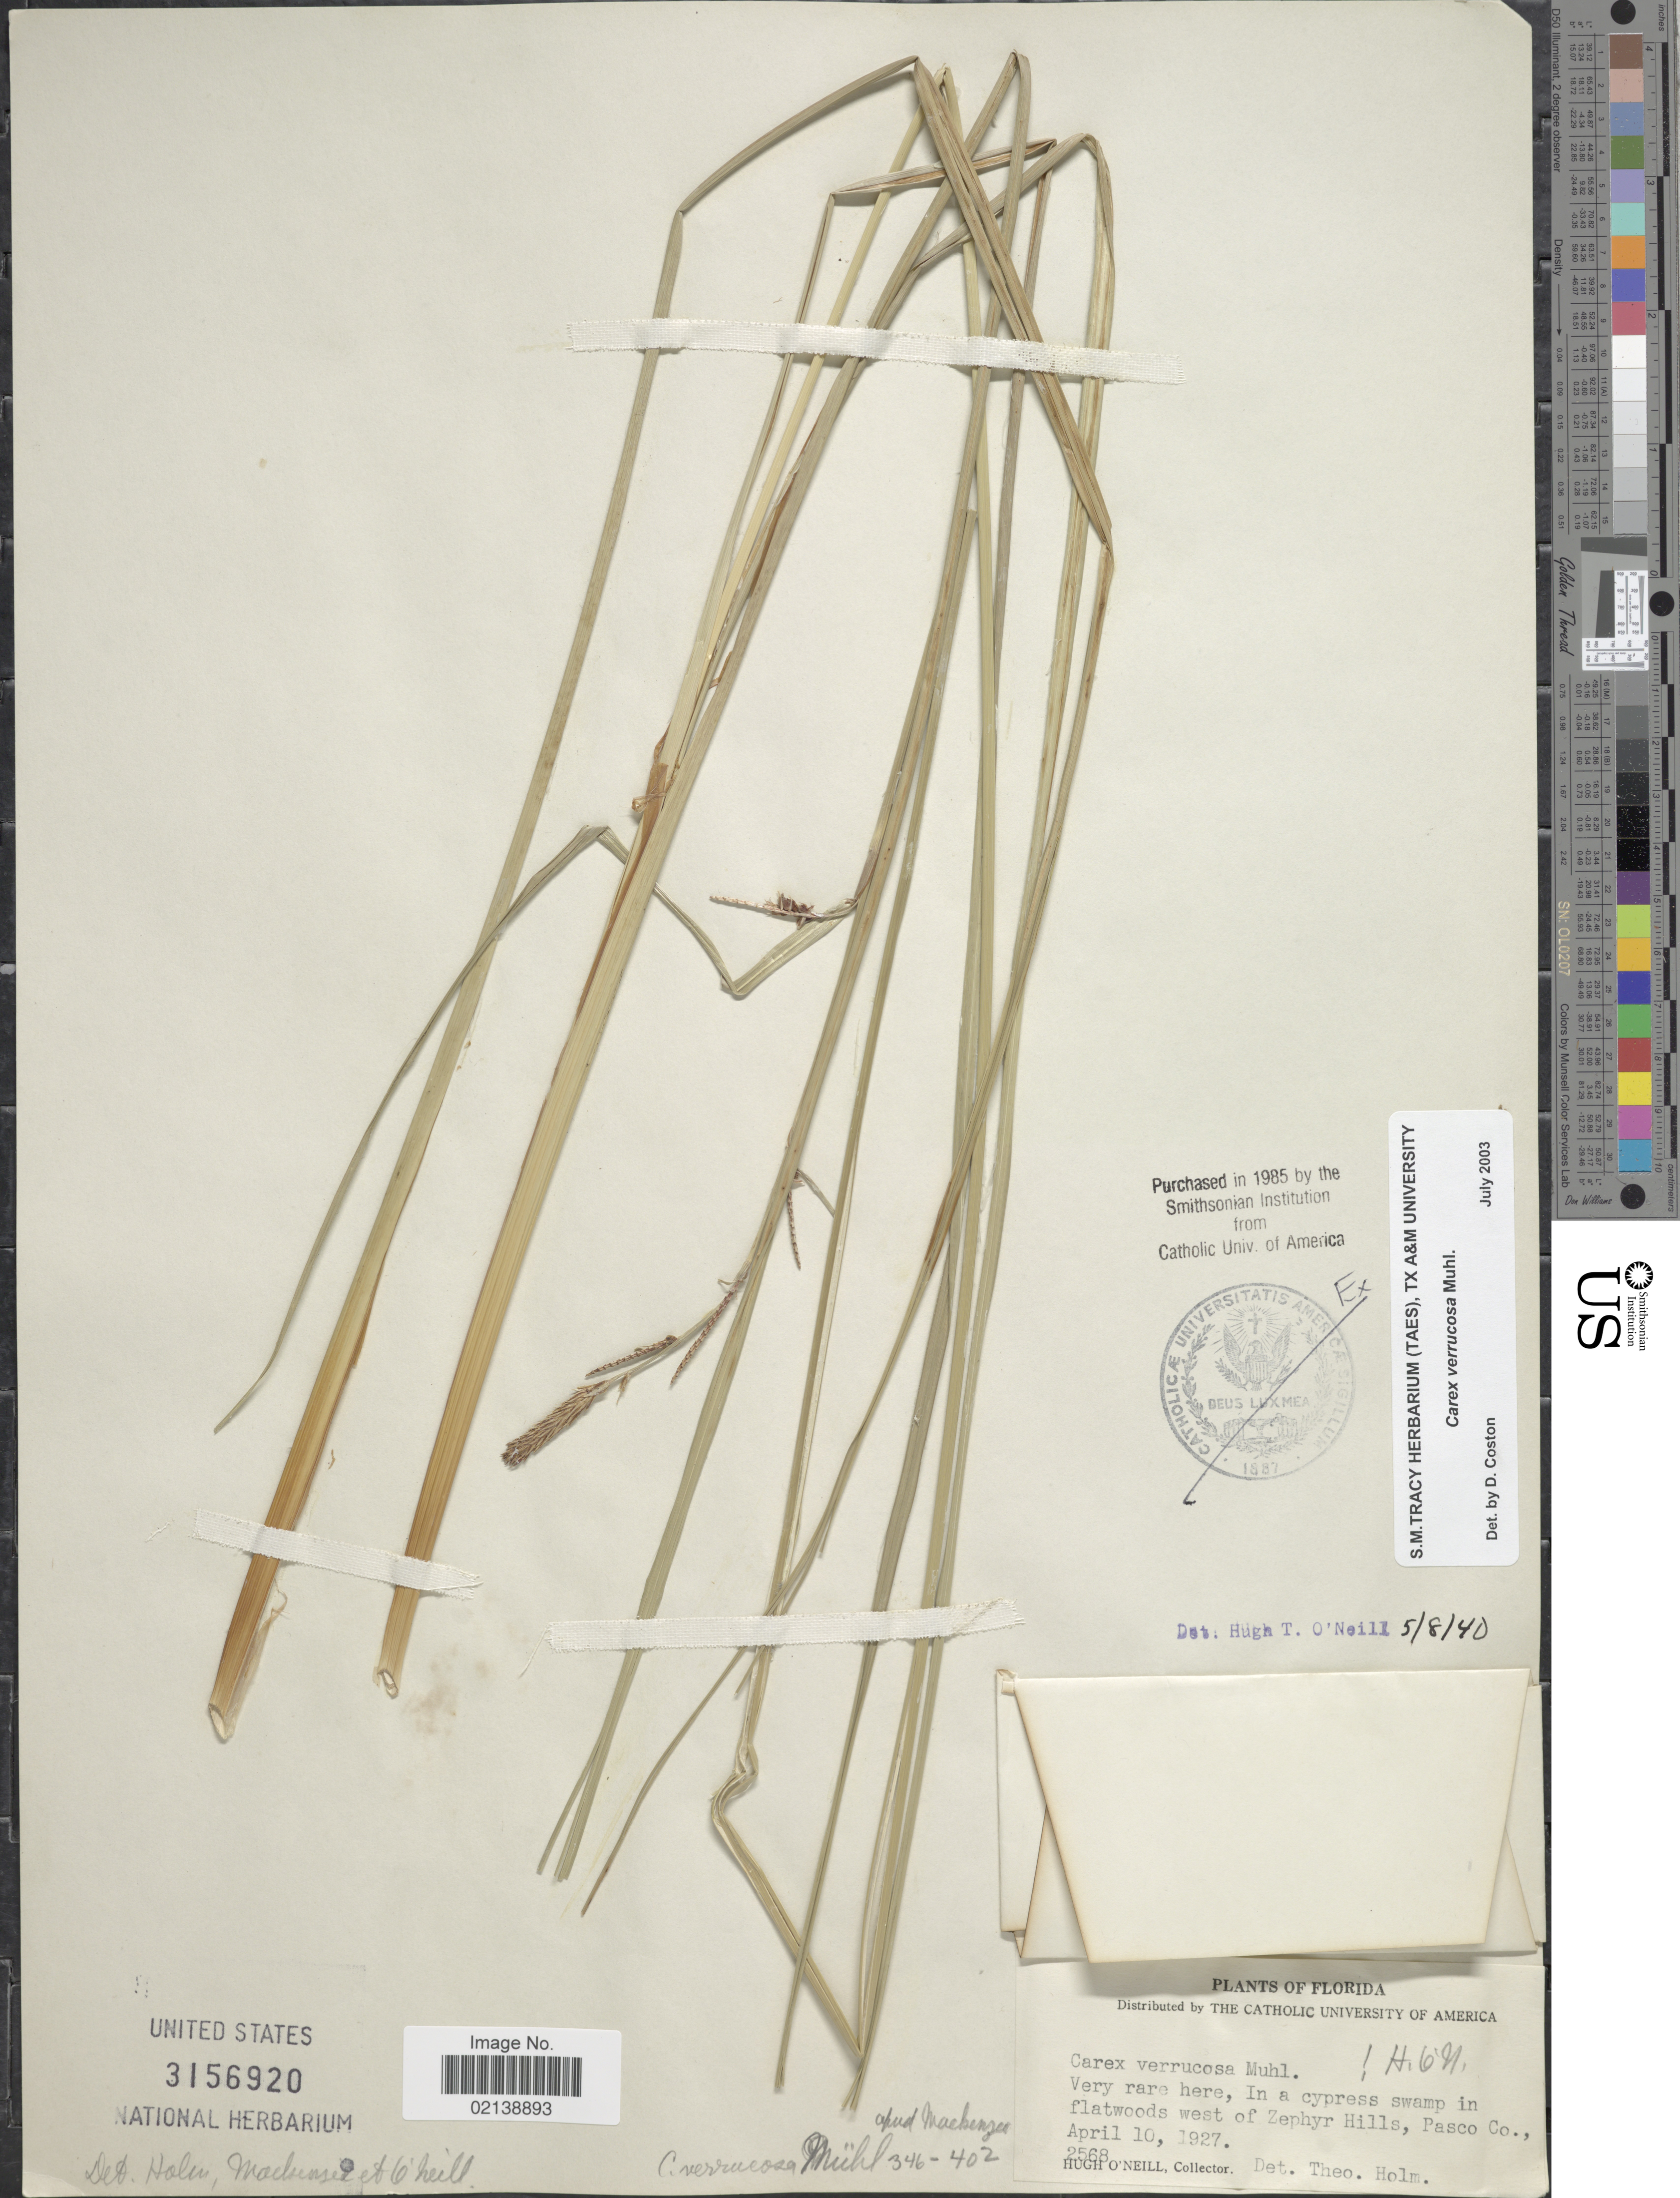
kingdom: Plantae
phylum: Tracheophyta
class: Liliopsida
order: Poales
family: Cyperaceae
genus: Carex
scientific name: Carex verrucosa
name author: Muhl.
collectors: H. O'Neill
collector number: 2568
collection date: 1927-04-10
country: United States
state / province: Florida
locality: In a cypress swamp in flatwoods west of Zephyr Hills, Pasco Co.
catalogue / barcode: US 3156920